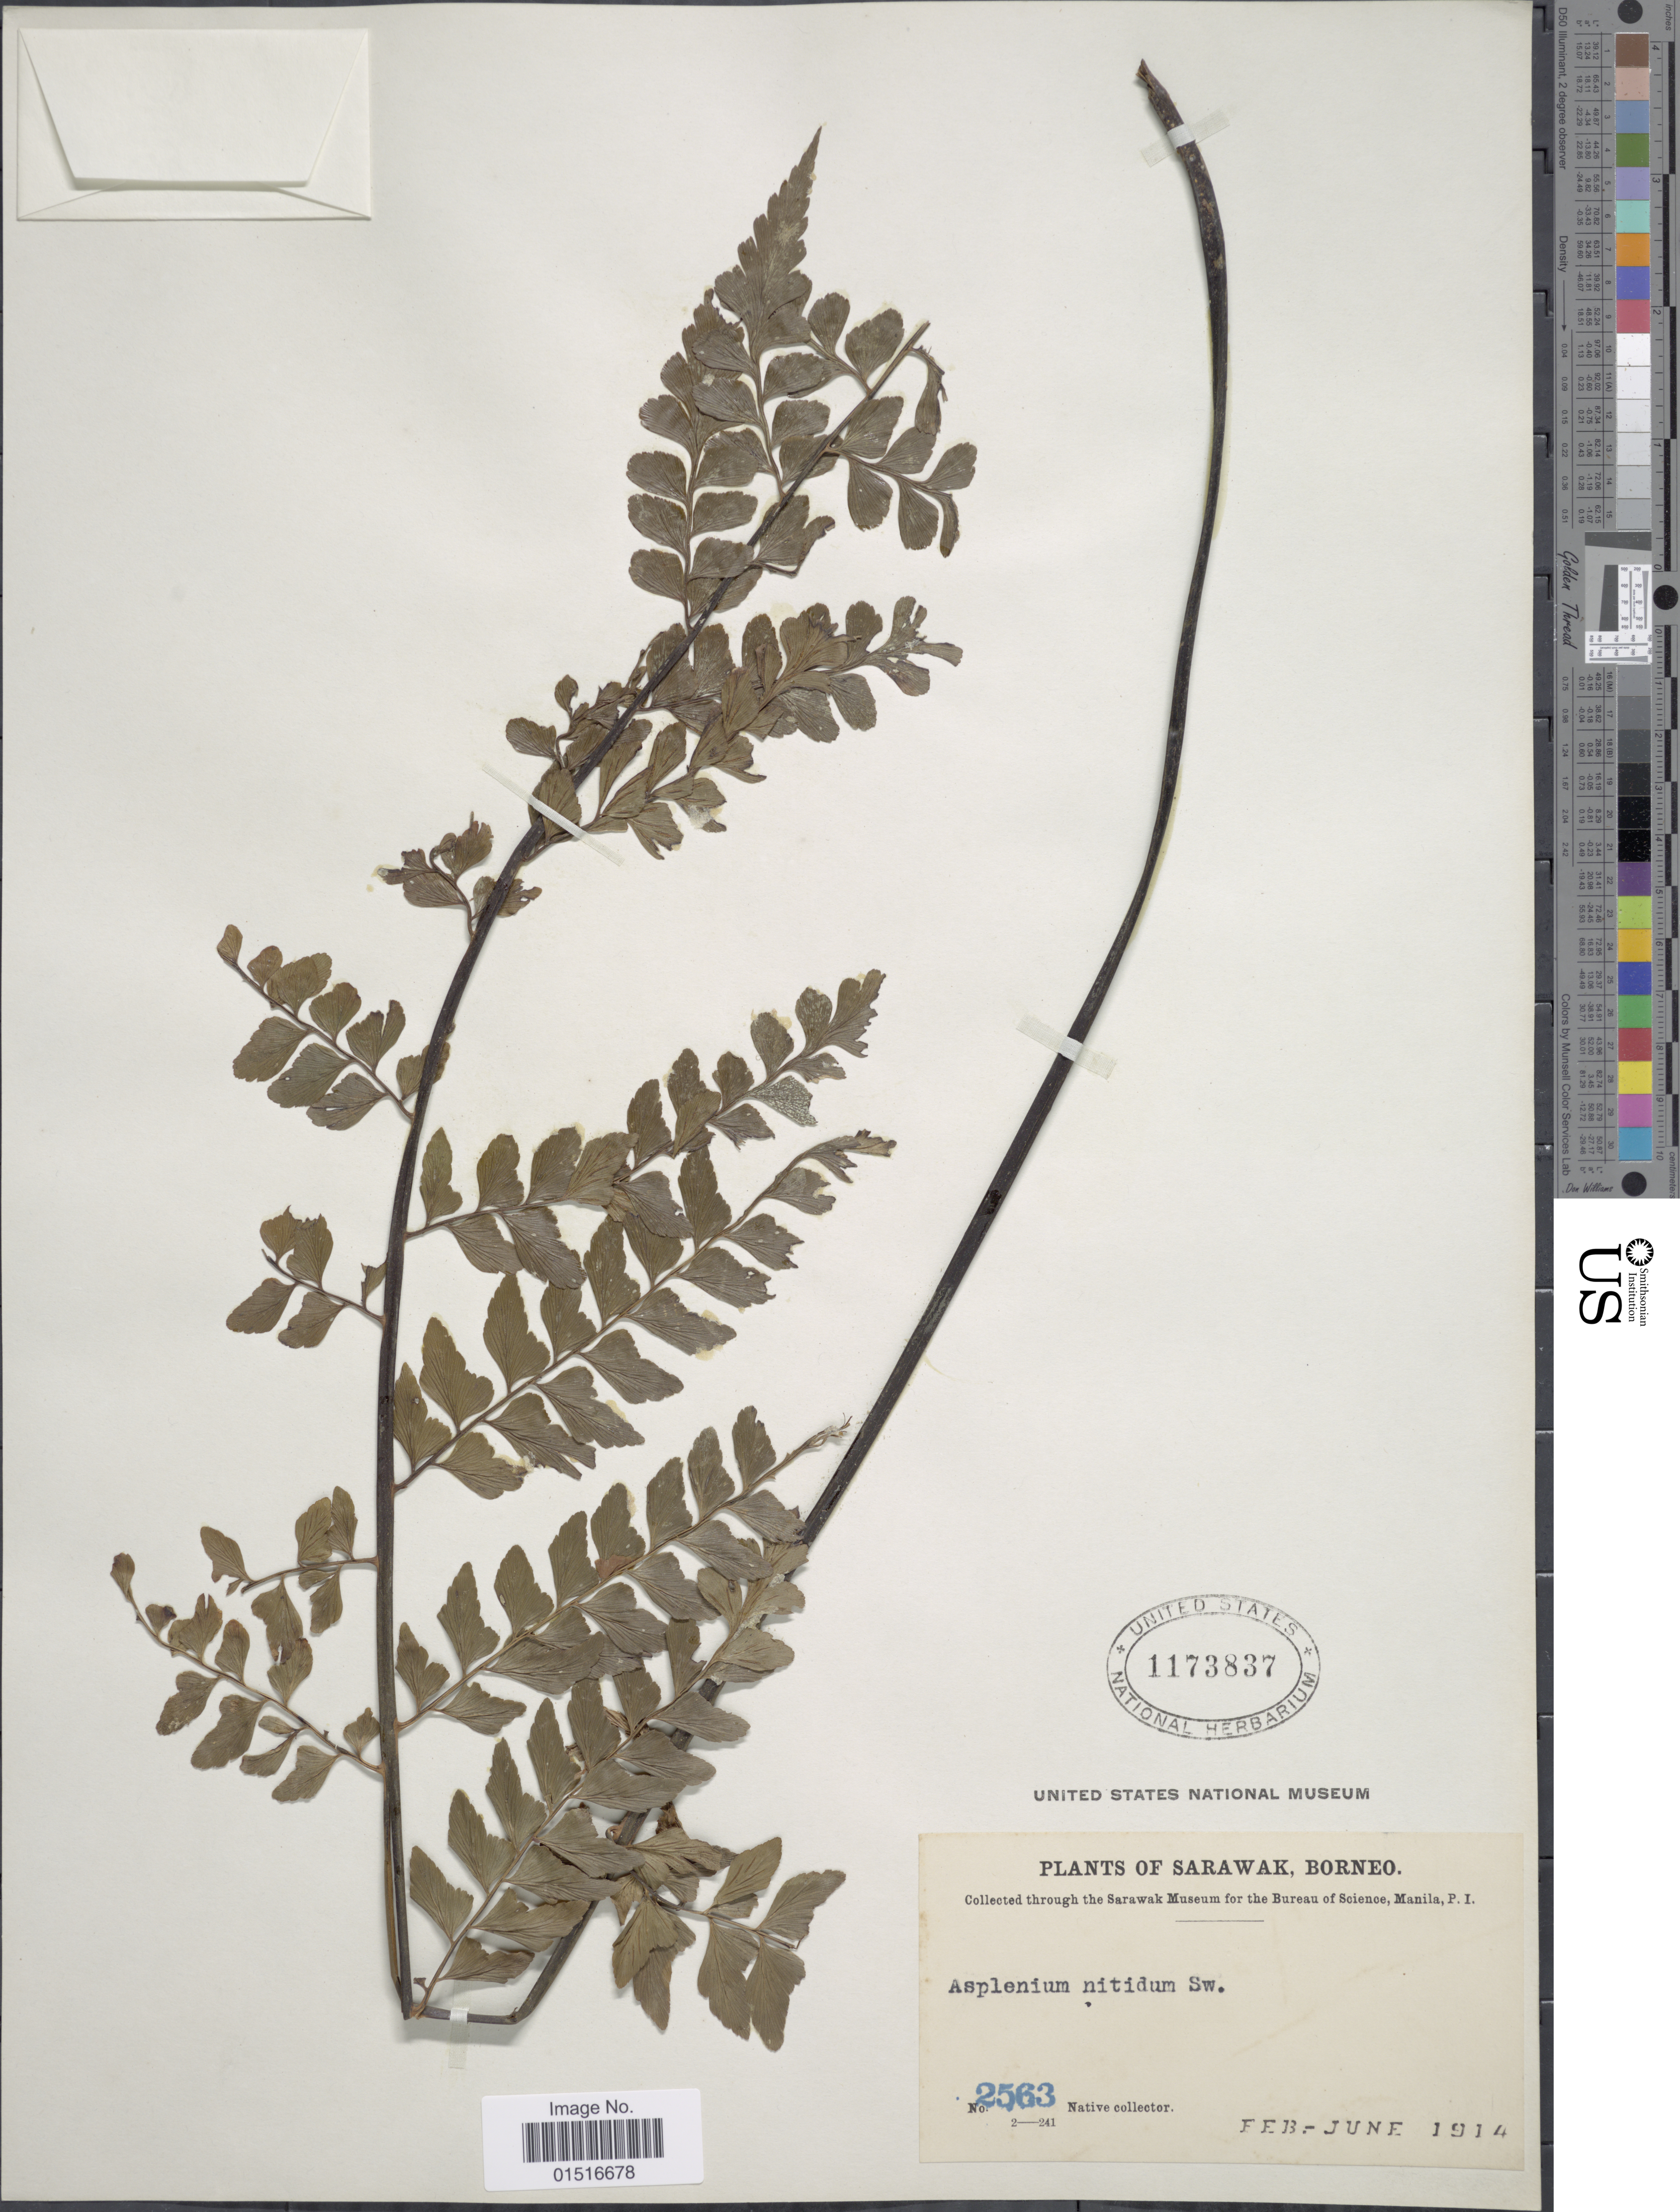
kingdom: Plantae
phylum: Tracheophyta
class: Polypodiopsida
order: Polypodiales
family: Aspleniaceae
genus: Asplenium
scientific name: Asplenium nitidum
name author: Sw.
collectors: Native collector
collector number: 2563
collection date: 1914-02/1914-06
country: Malaysia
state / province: Sarawak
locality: Sarawak, Borneo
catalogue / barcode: US 1173837